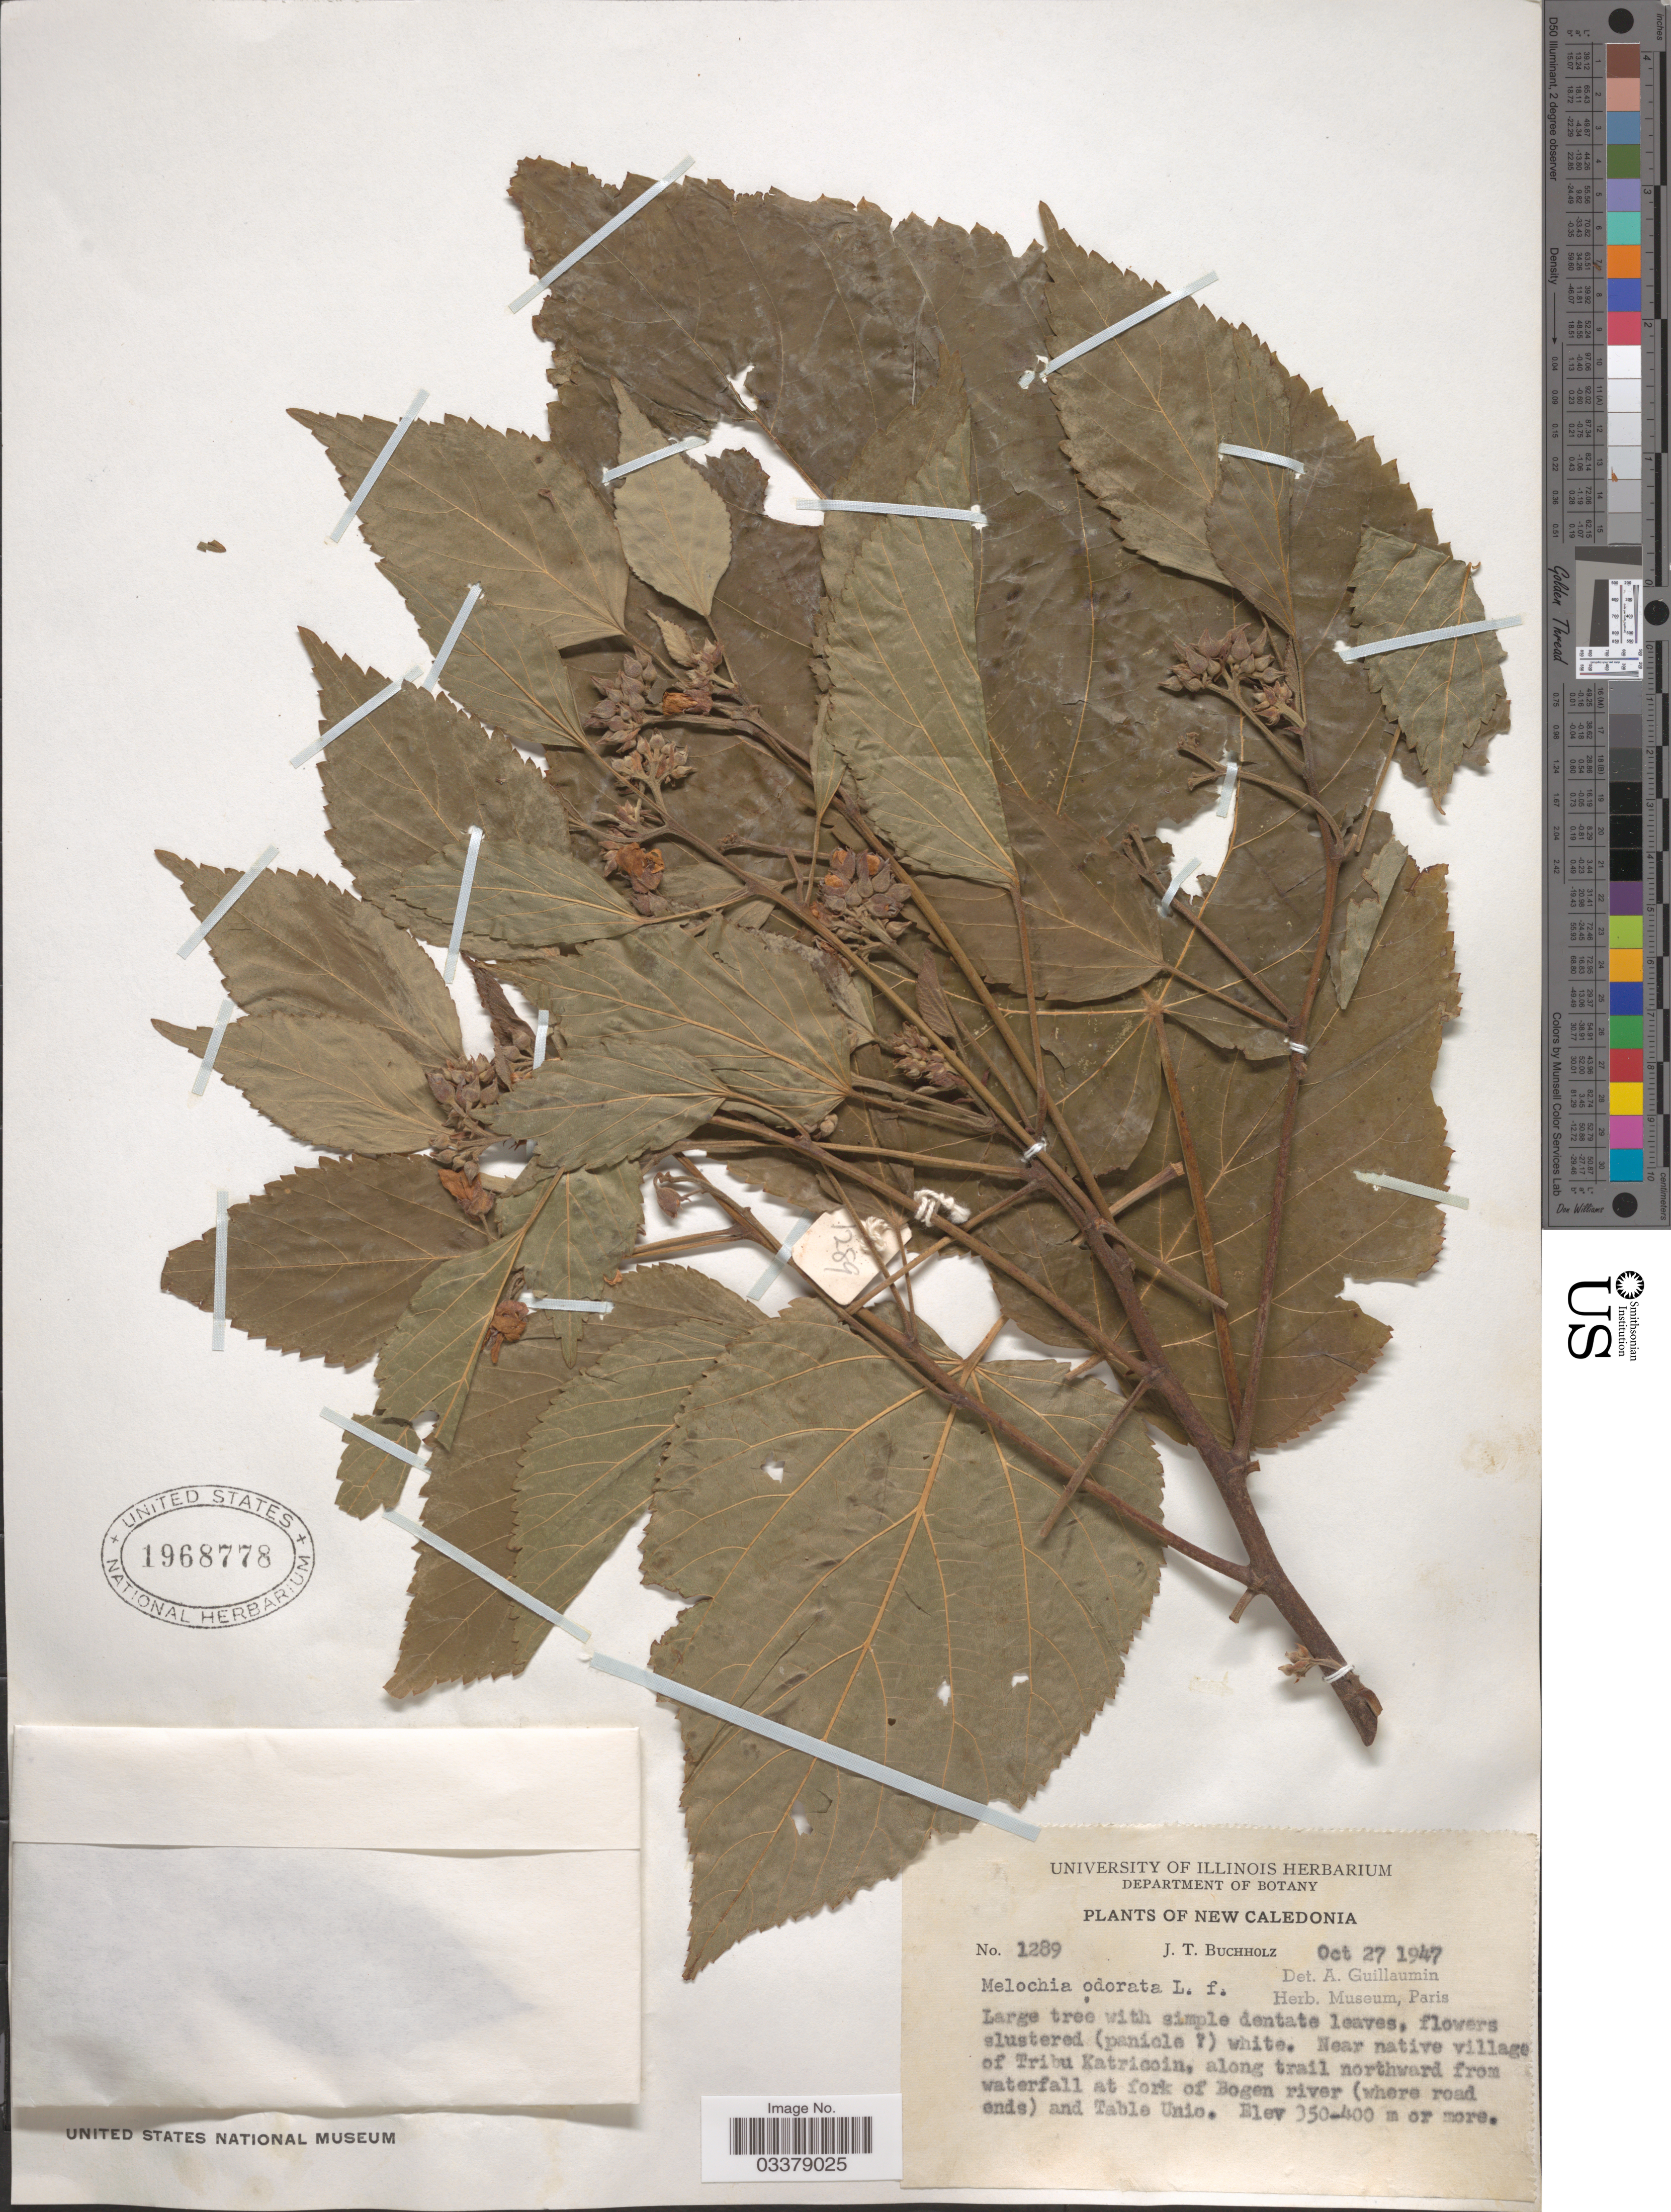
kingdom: Plantae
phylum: Tracheophyta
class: Magnoliopsida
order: Malvales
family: Malvaceae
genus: Melochia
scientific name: Melochia odorata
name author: L. f.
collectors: J. T. Buchholz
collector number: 1289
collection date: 1947-10-27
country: New Caledonia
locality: Near native village of Tribu Katricoin, along trail northward from waterfall at fork of Bogen river (where road ends) and Table Unio.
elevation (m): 350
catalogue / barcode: US 1968778